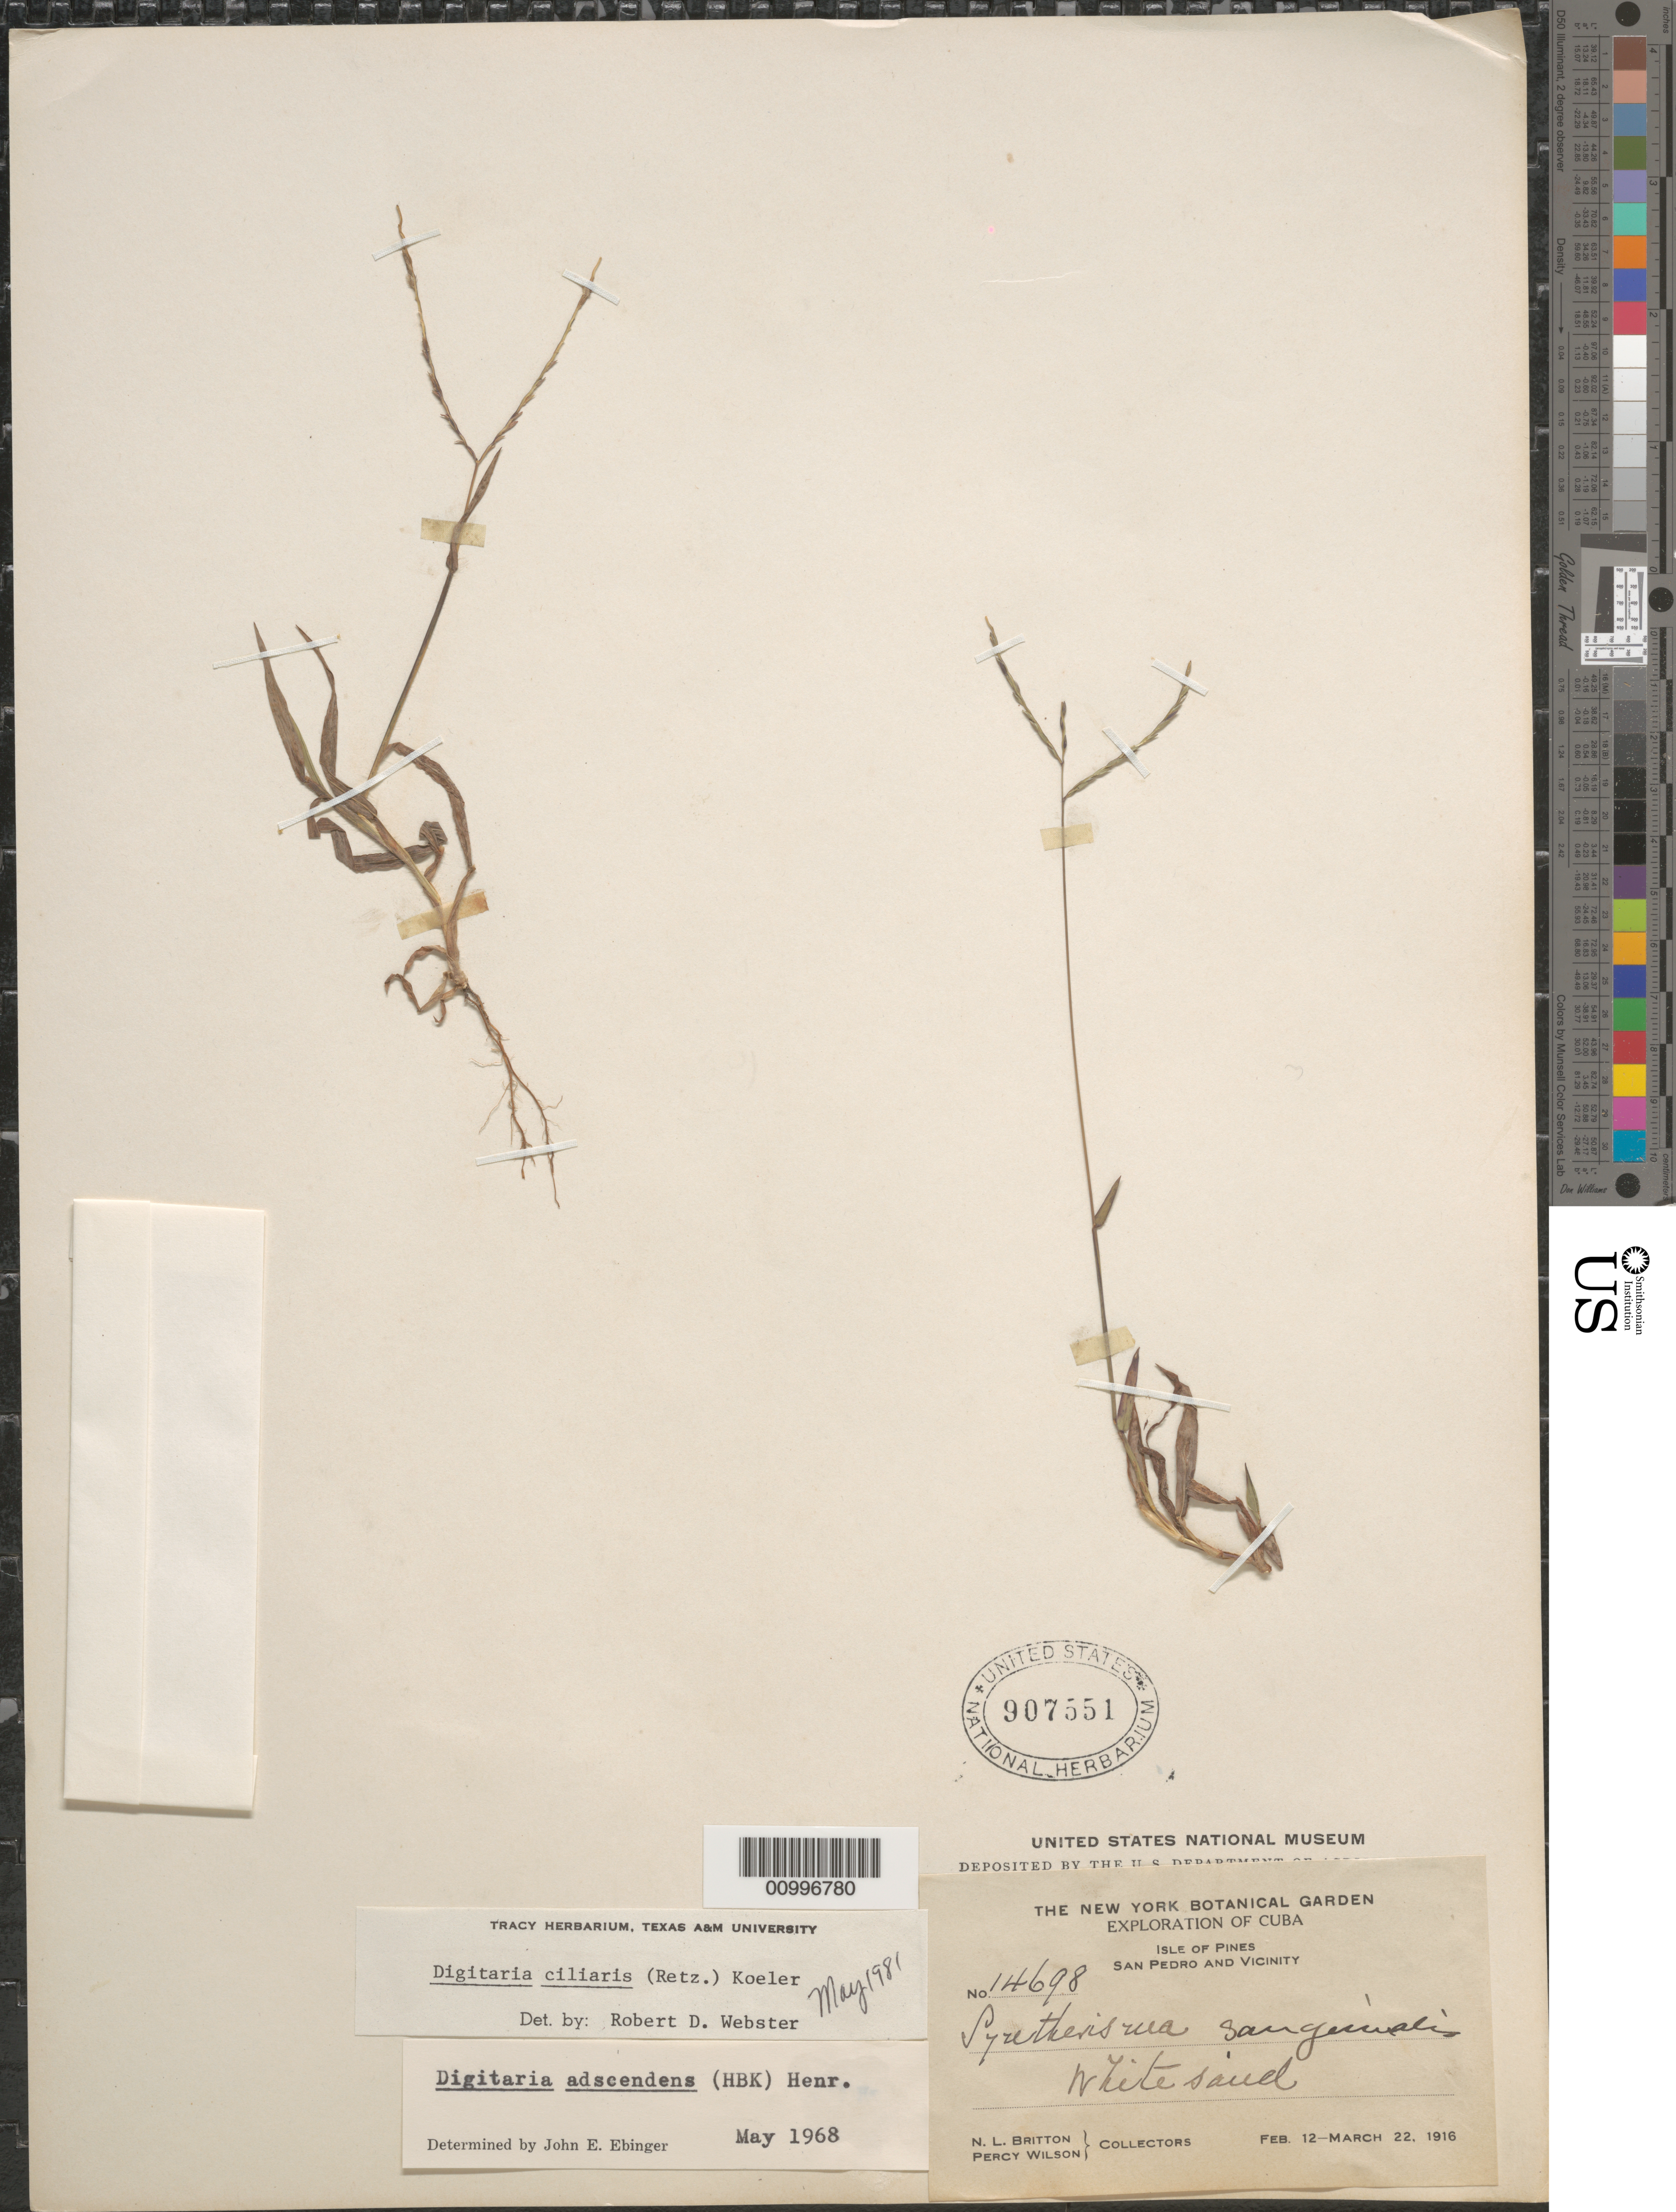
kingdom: Plantae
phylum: Tracheophyta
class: Liliopsida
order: Poales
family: Poaceae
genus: Digitaria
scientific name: Digitaria ciliaris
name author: (Retz.) Koeler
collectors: N. Britton, E. G. Britton & P. Wilson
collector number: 14698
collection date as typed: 12 Feb 1916 to 22 Mar 1916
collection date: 1916-02-12/1916-03-22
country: Cuba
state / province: Isla de la Juventud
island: Isla de la Juventud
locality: San Pedro and Vicinity.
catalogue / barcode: US 907551